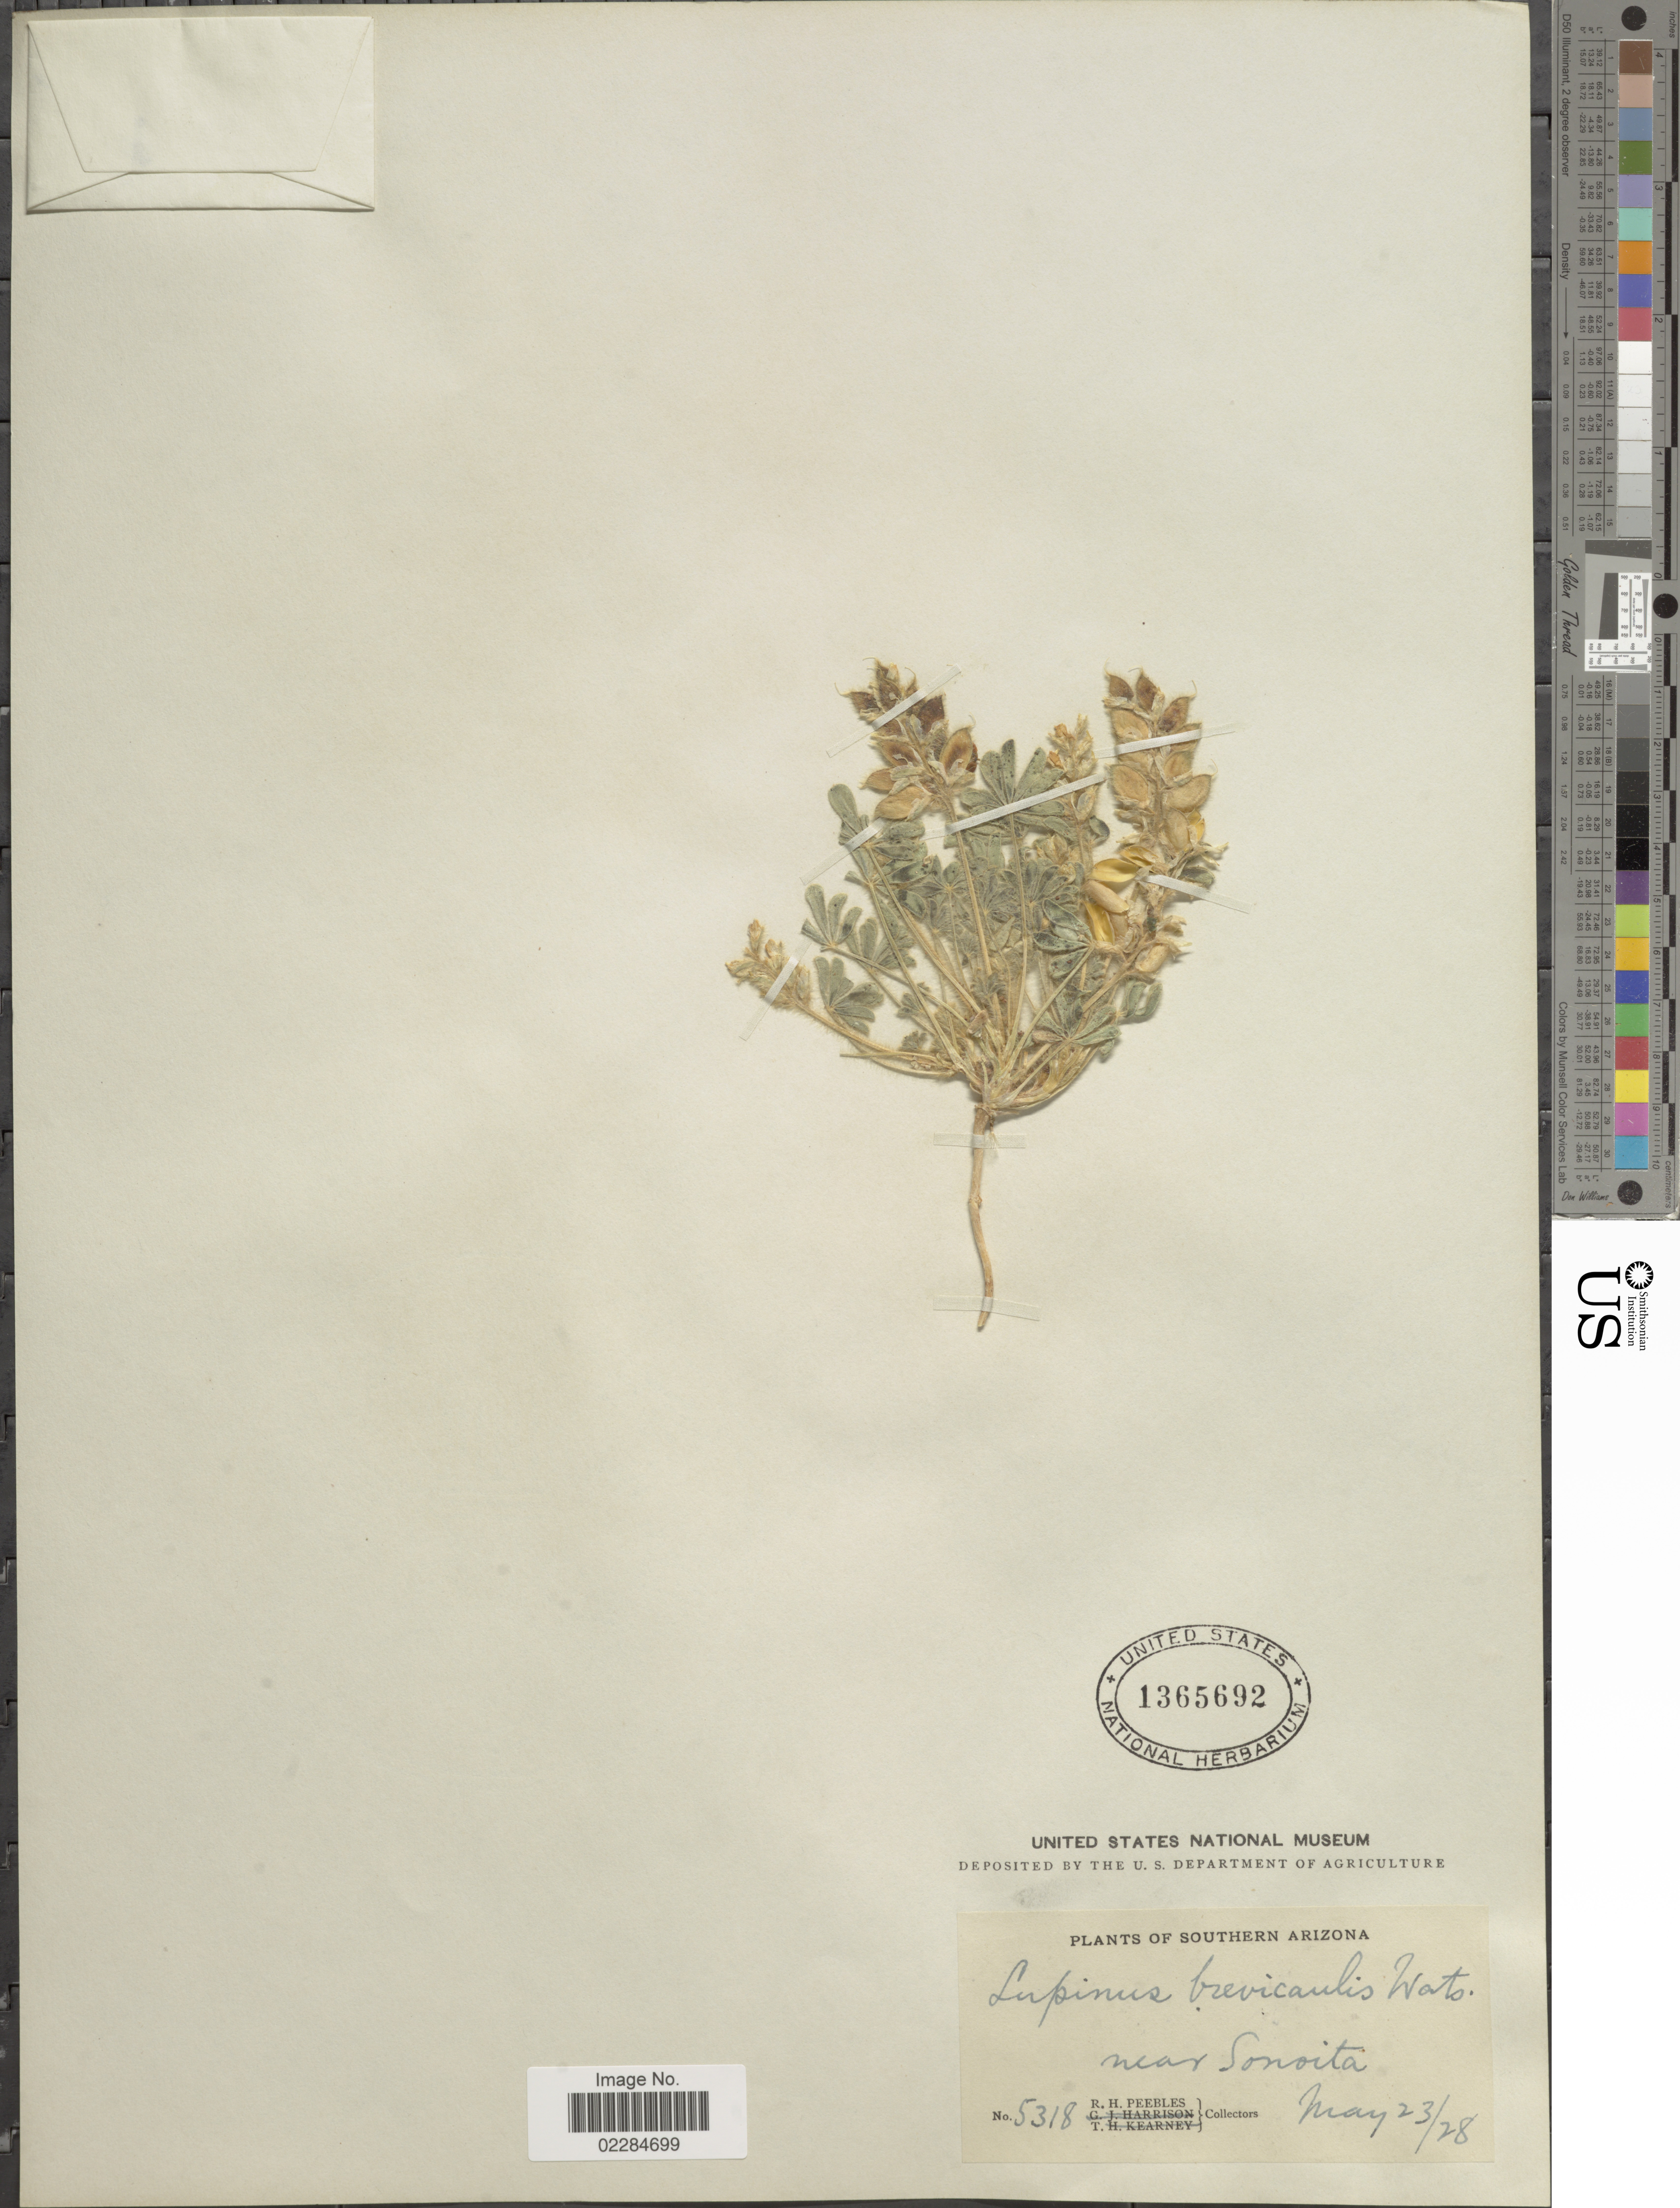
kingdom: Plantae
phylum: Tracheophyta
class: Magnoliopsida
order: Fabales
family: Fabaceae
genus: Lupinus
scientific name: Lupinus brevicaulis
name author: S. Watson in C. King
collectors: R. H. Peebles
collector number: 5318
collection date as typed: Transcribed d/m/y: 23/5/28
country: United States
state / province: Arizona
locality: Southern Arizona, near Sonoita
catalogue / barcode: US 1365692